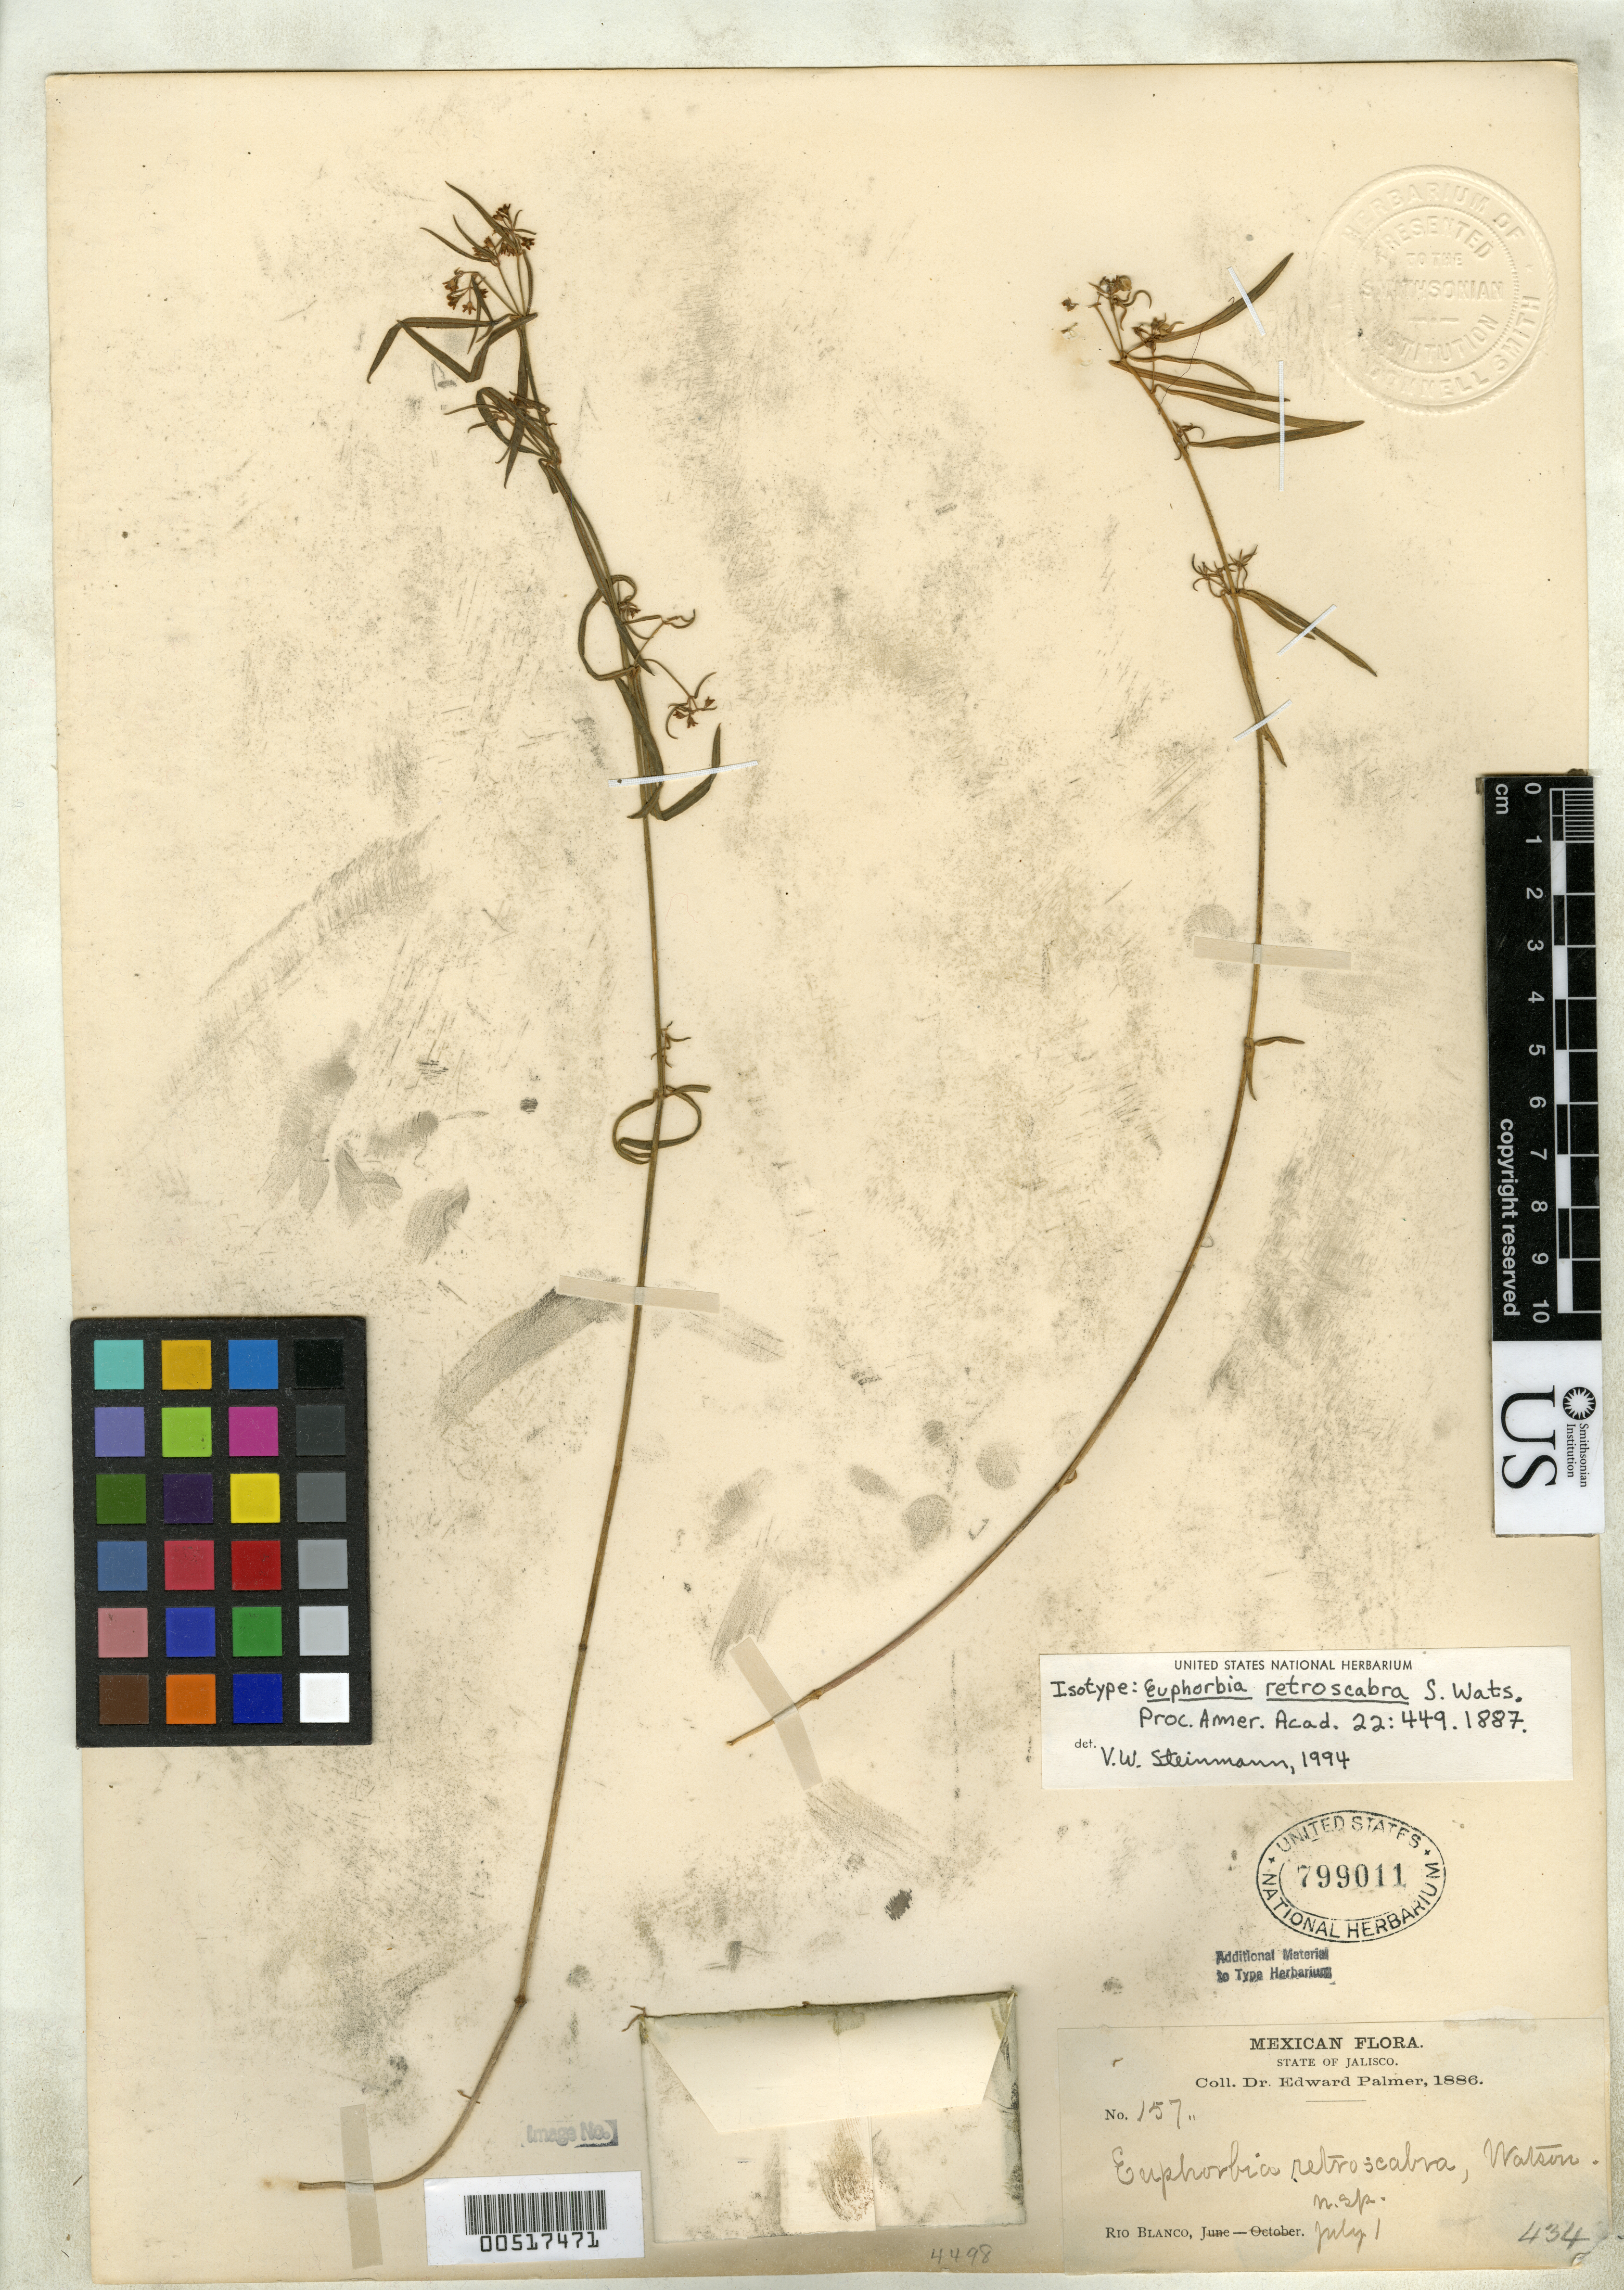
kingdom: Plantae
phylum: Tracheophyta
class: Magnoliopsida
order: Malpighiales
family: Euphorbiaceae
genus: Euphorbia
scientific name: Euphorbia retroscabra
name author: S. Watson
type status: Isotype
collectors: E. Palmer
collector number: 157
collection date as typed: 01 Jul 1886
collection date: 1886-07-01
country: Mexico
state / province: Jalisco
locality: Rio Blanco.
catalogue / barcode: US 799011